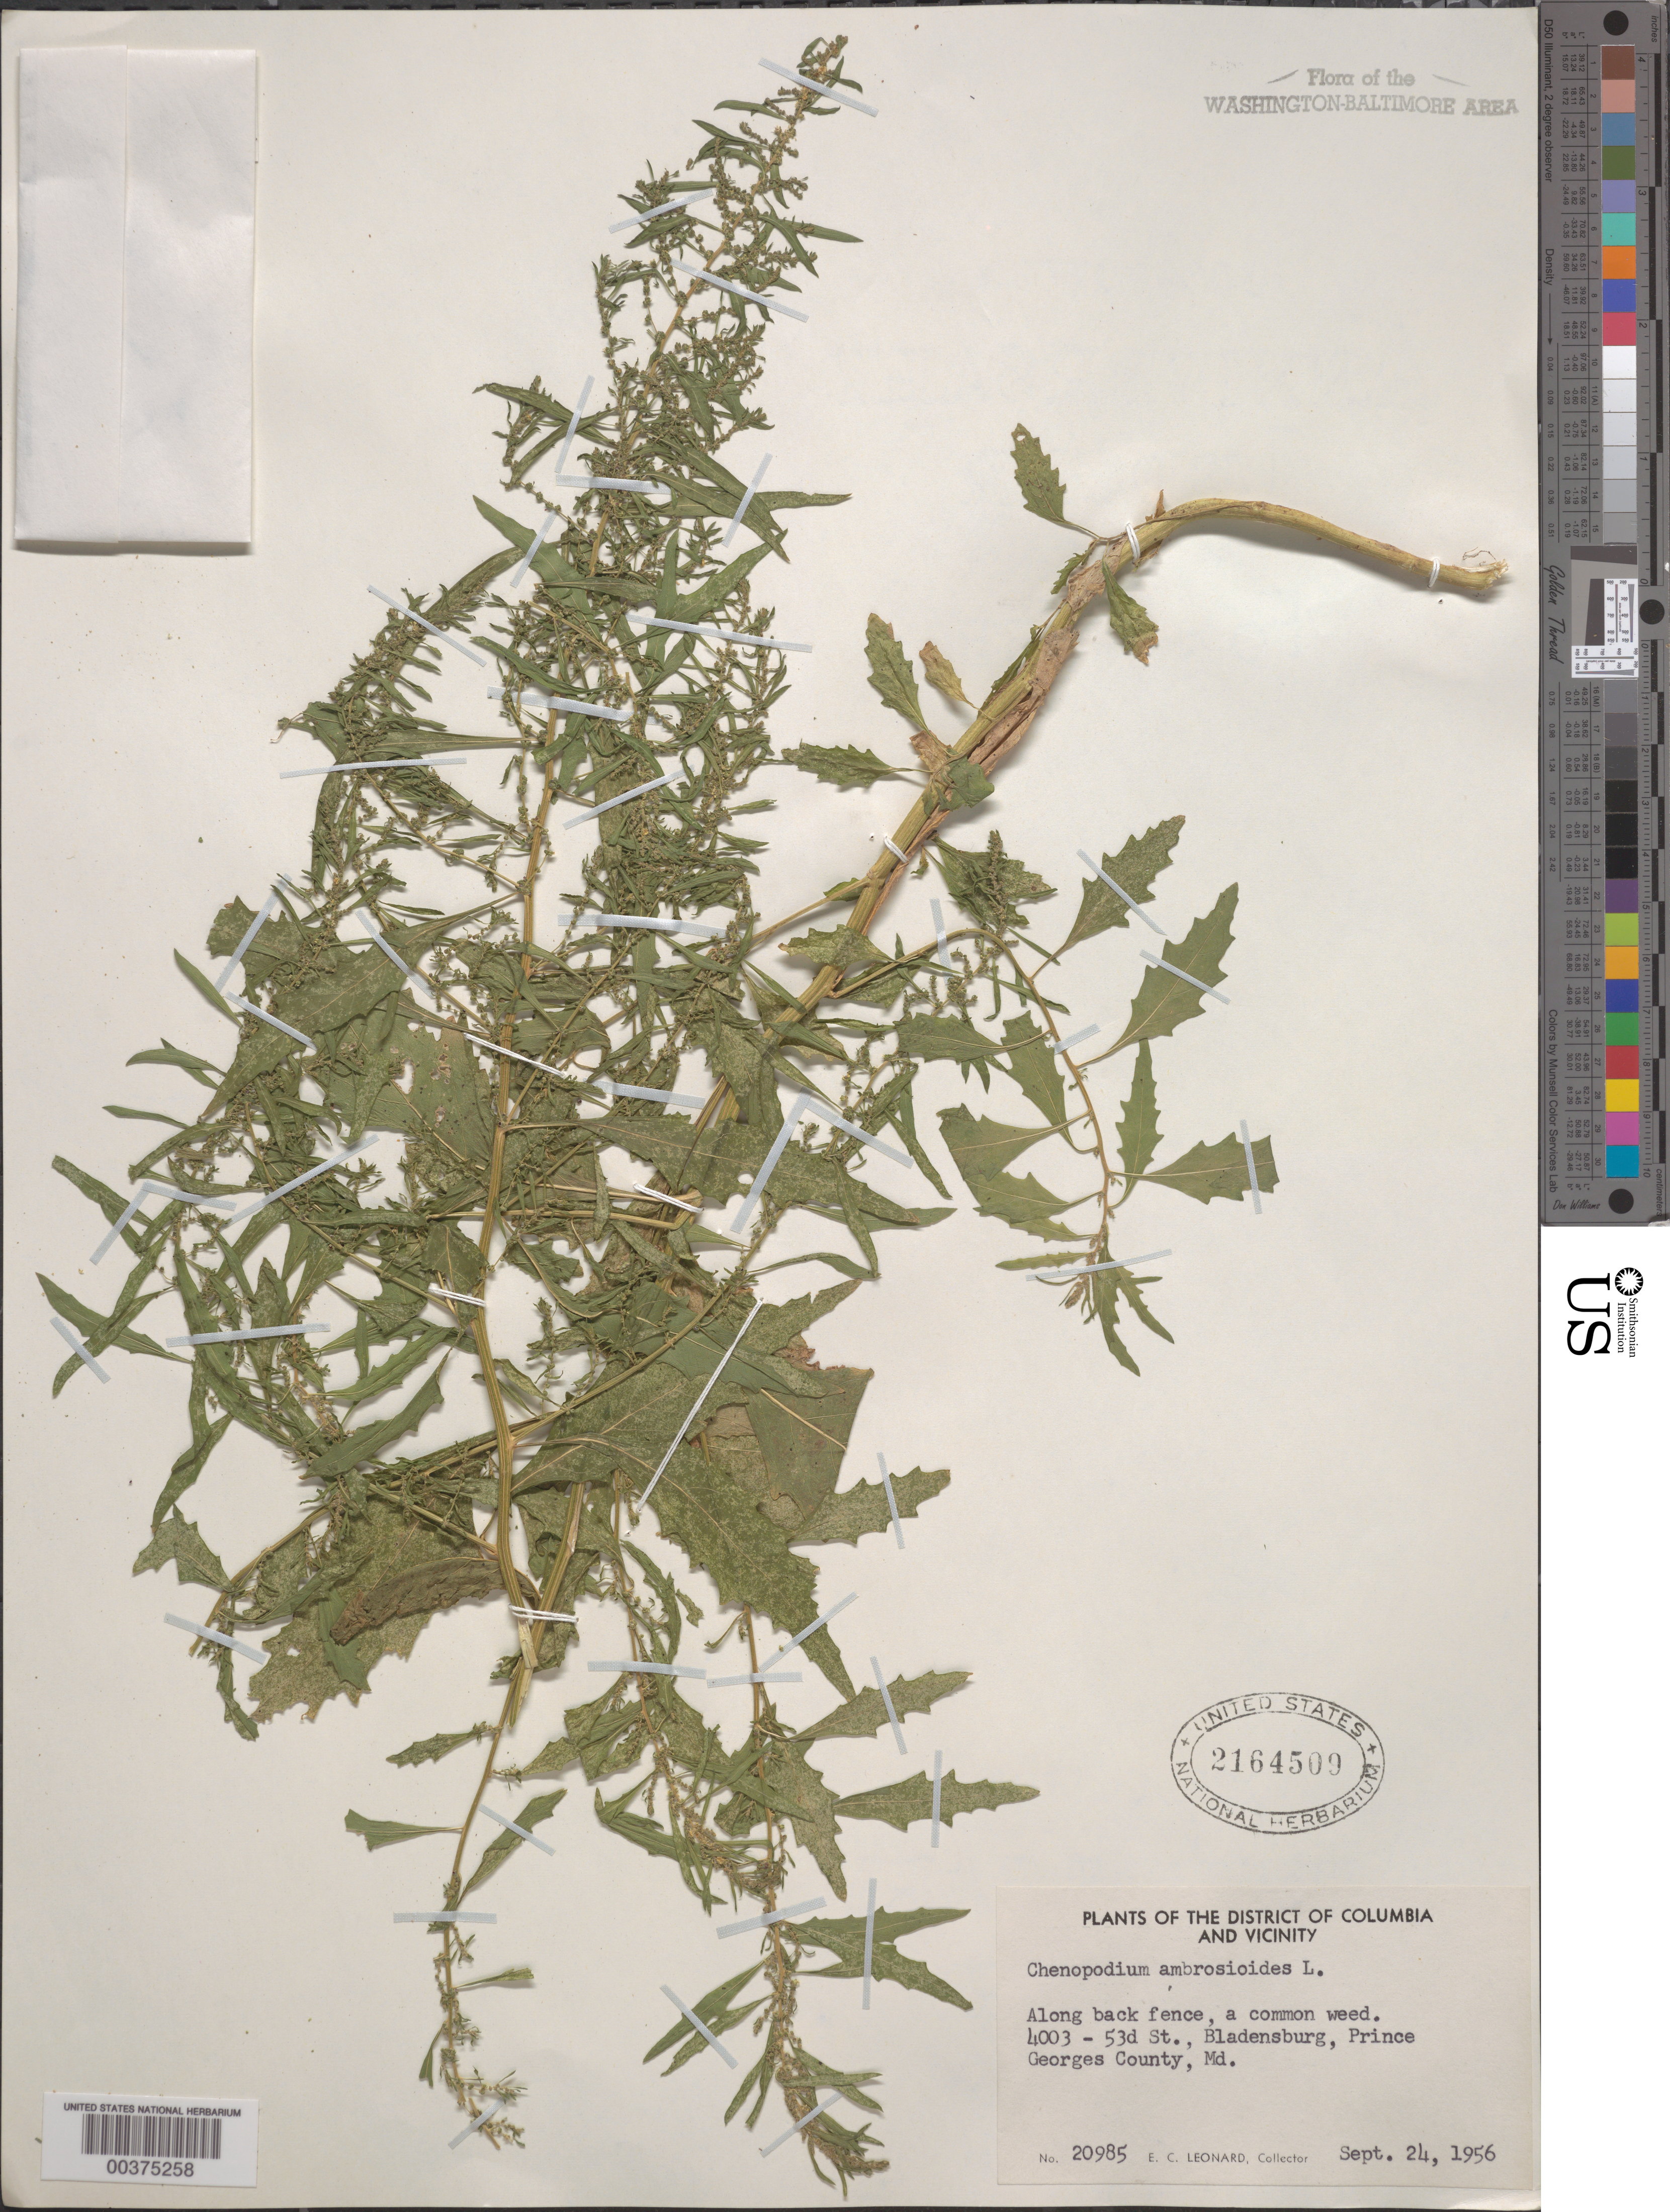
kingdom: Plantae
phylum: Tracheophyta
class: Magnoliopsida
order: Caryophyllales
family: Amaranthaceae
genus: Chenopodium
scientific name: Chenopodium ambrosioides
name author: L.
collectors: E. C. Leonard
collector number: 20985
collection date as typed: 24 Sep 1956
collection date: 1956-09-24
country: United States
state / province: Maryland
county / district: Prince George's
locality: Bladensburg, 4003 53 St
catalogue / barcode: US 2164509